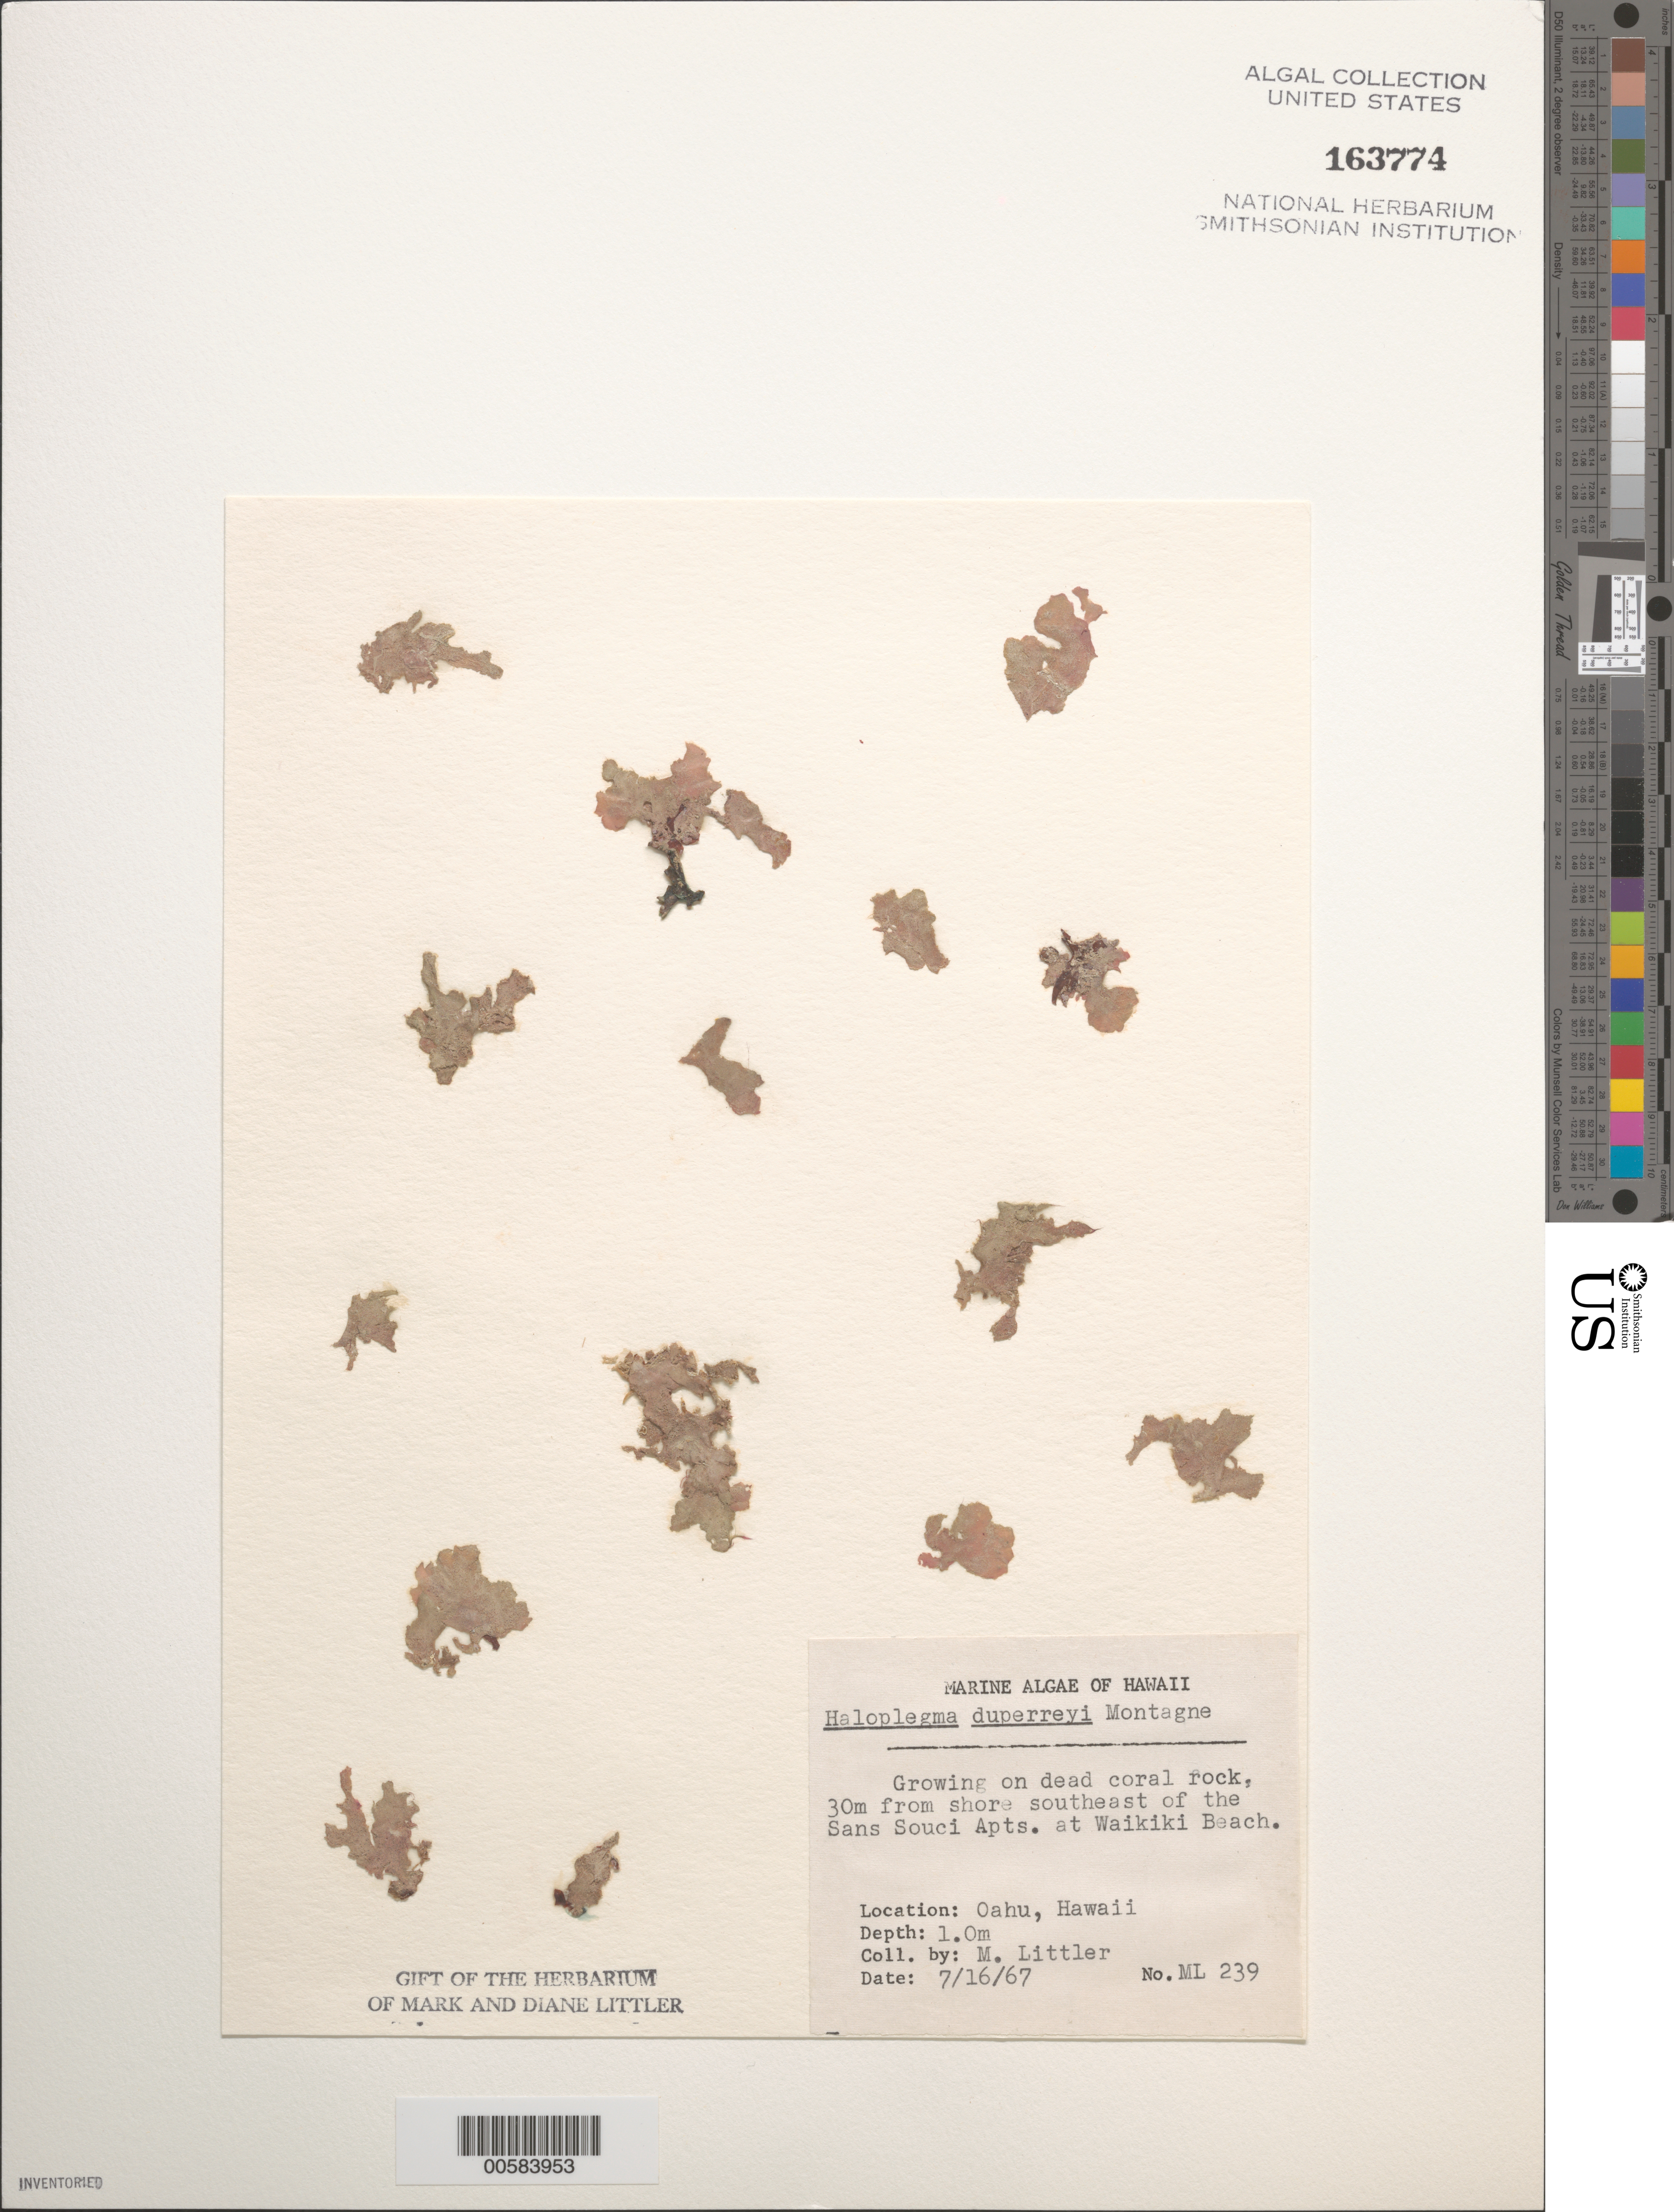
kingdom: Plantae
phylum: Rhodophyta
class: Florideophyceae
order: Ceramiales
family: Wrangeliaceae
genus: Haloplegma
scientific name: Haloplegma duperreyi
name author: Mont.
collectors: M. M. Littler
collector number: ML 239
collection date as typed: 16 Jul 1967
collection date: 1967-07-16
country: United States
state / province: Hawaii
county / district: Honolulu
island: Oahu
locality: Waikiki Beach near Sans Souci Apartments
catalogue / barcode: US 163774